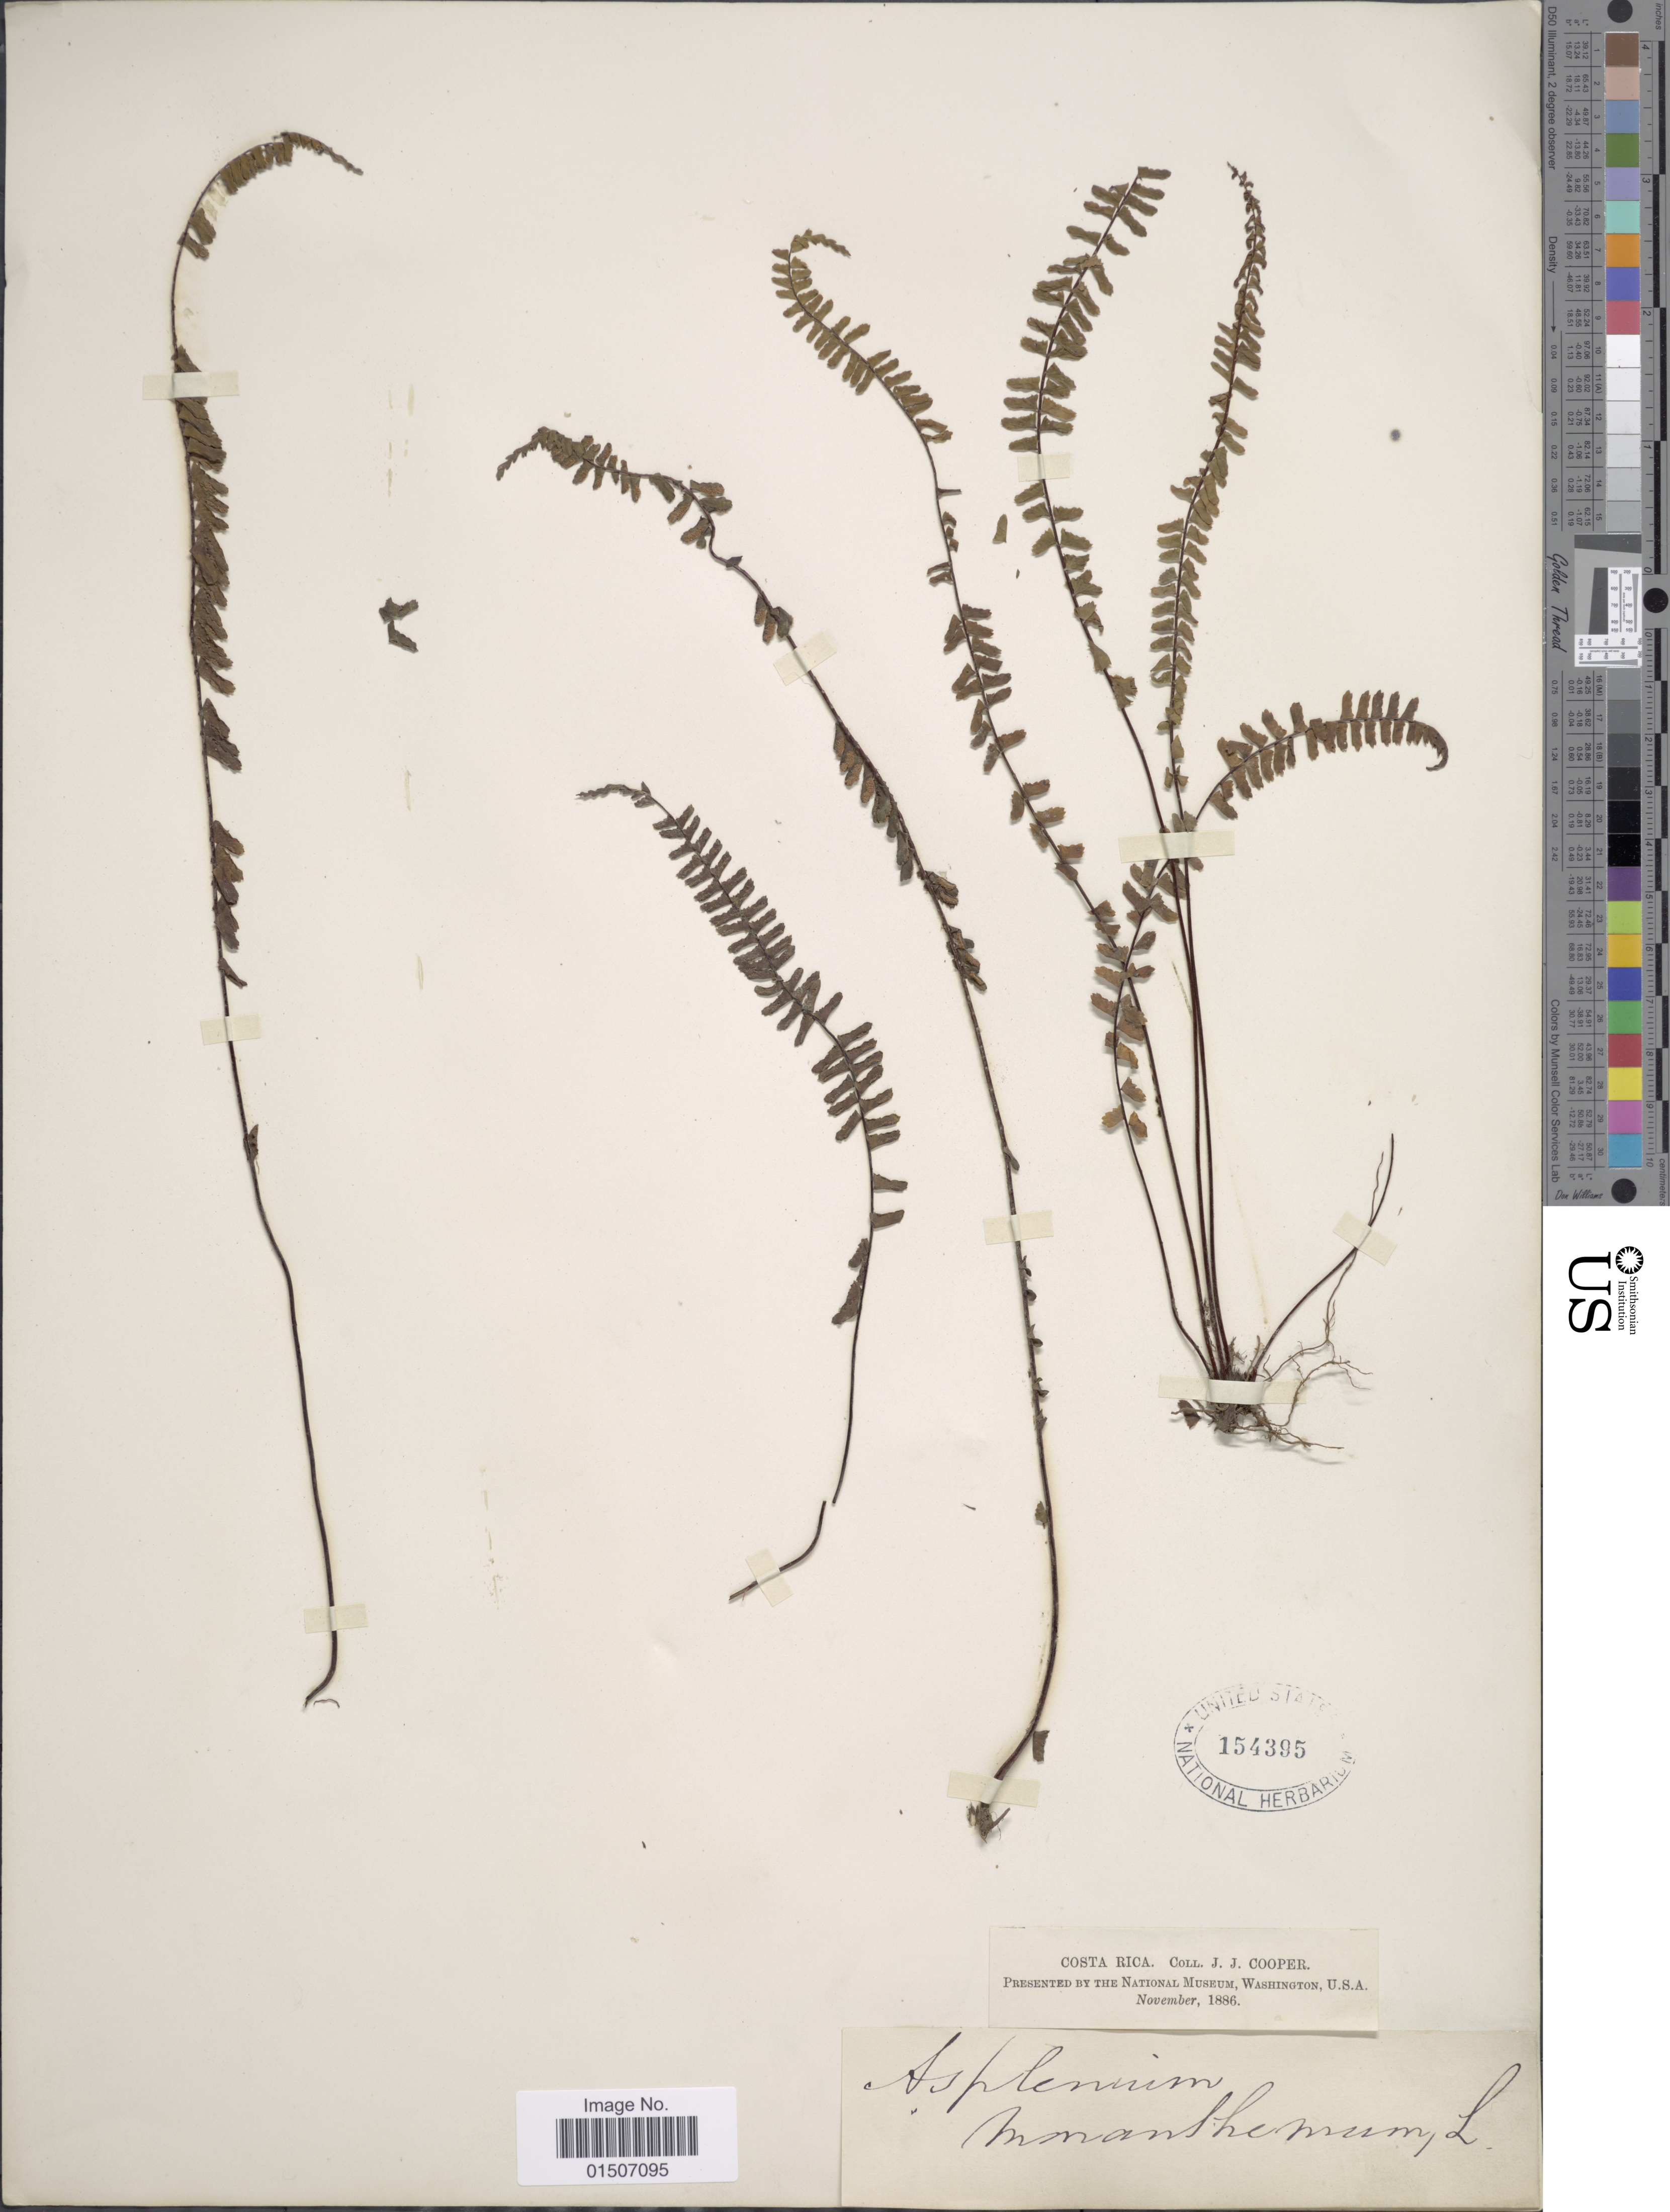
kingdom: Plantae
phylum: Tracheophyta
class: Polypodiopsida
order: Polypodiales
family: Aspleniaceae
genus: Asplenium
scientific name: Asplenium monanthes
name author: L.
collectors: J. J. Cooper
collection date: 1886-11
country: Costa Rica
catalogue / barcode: US 154395